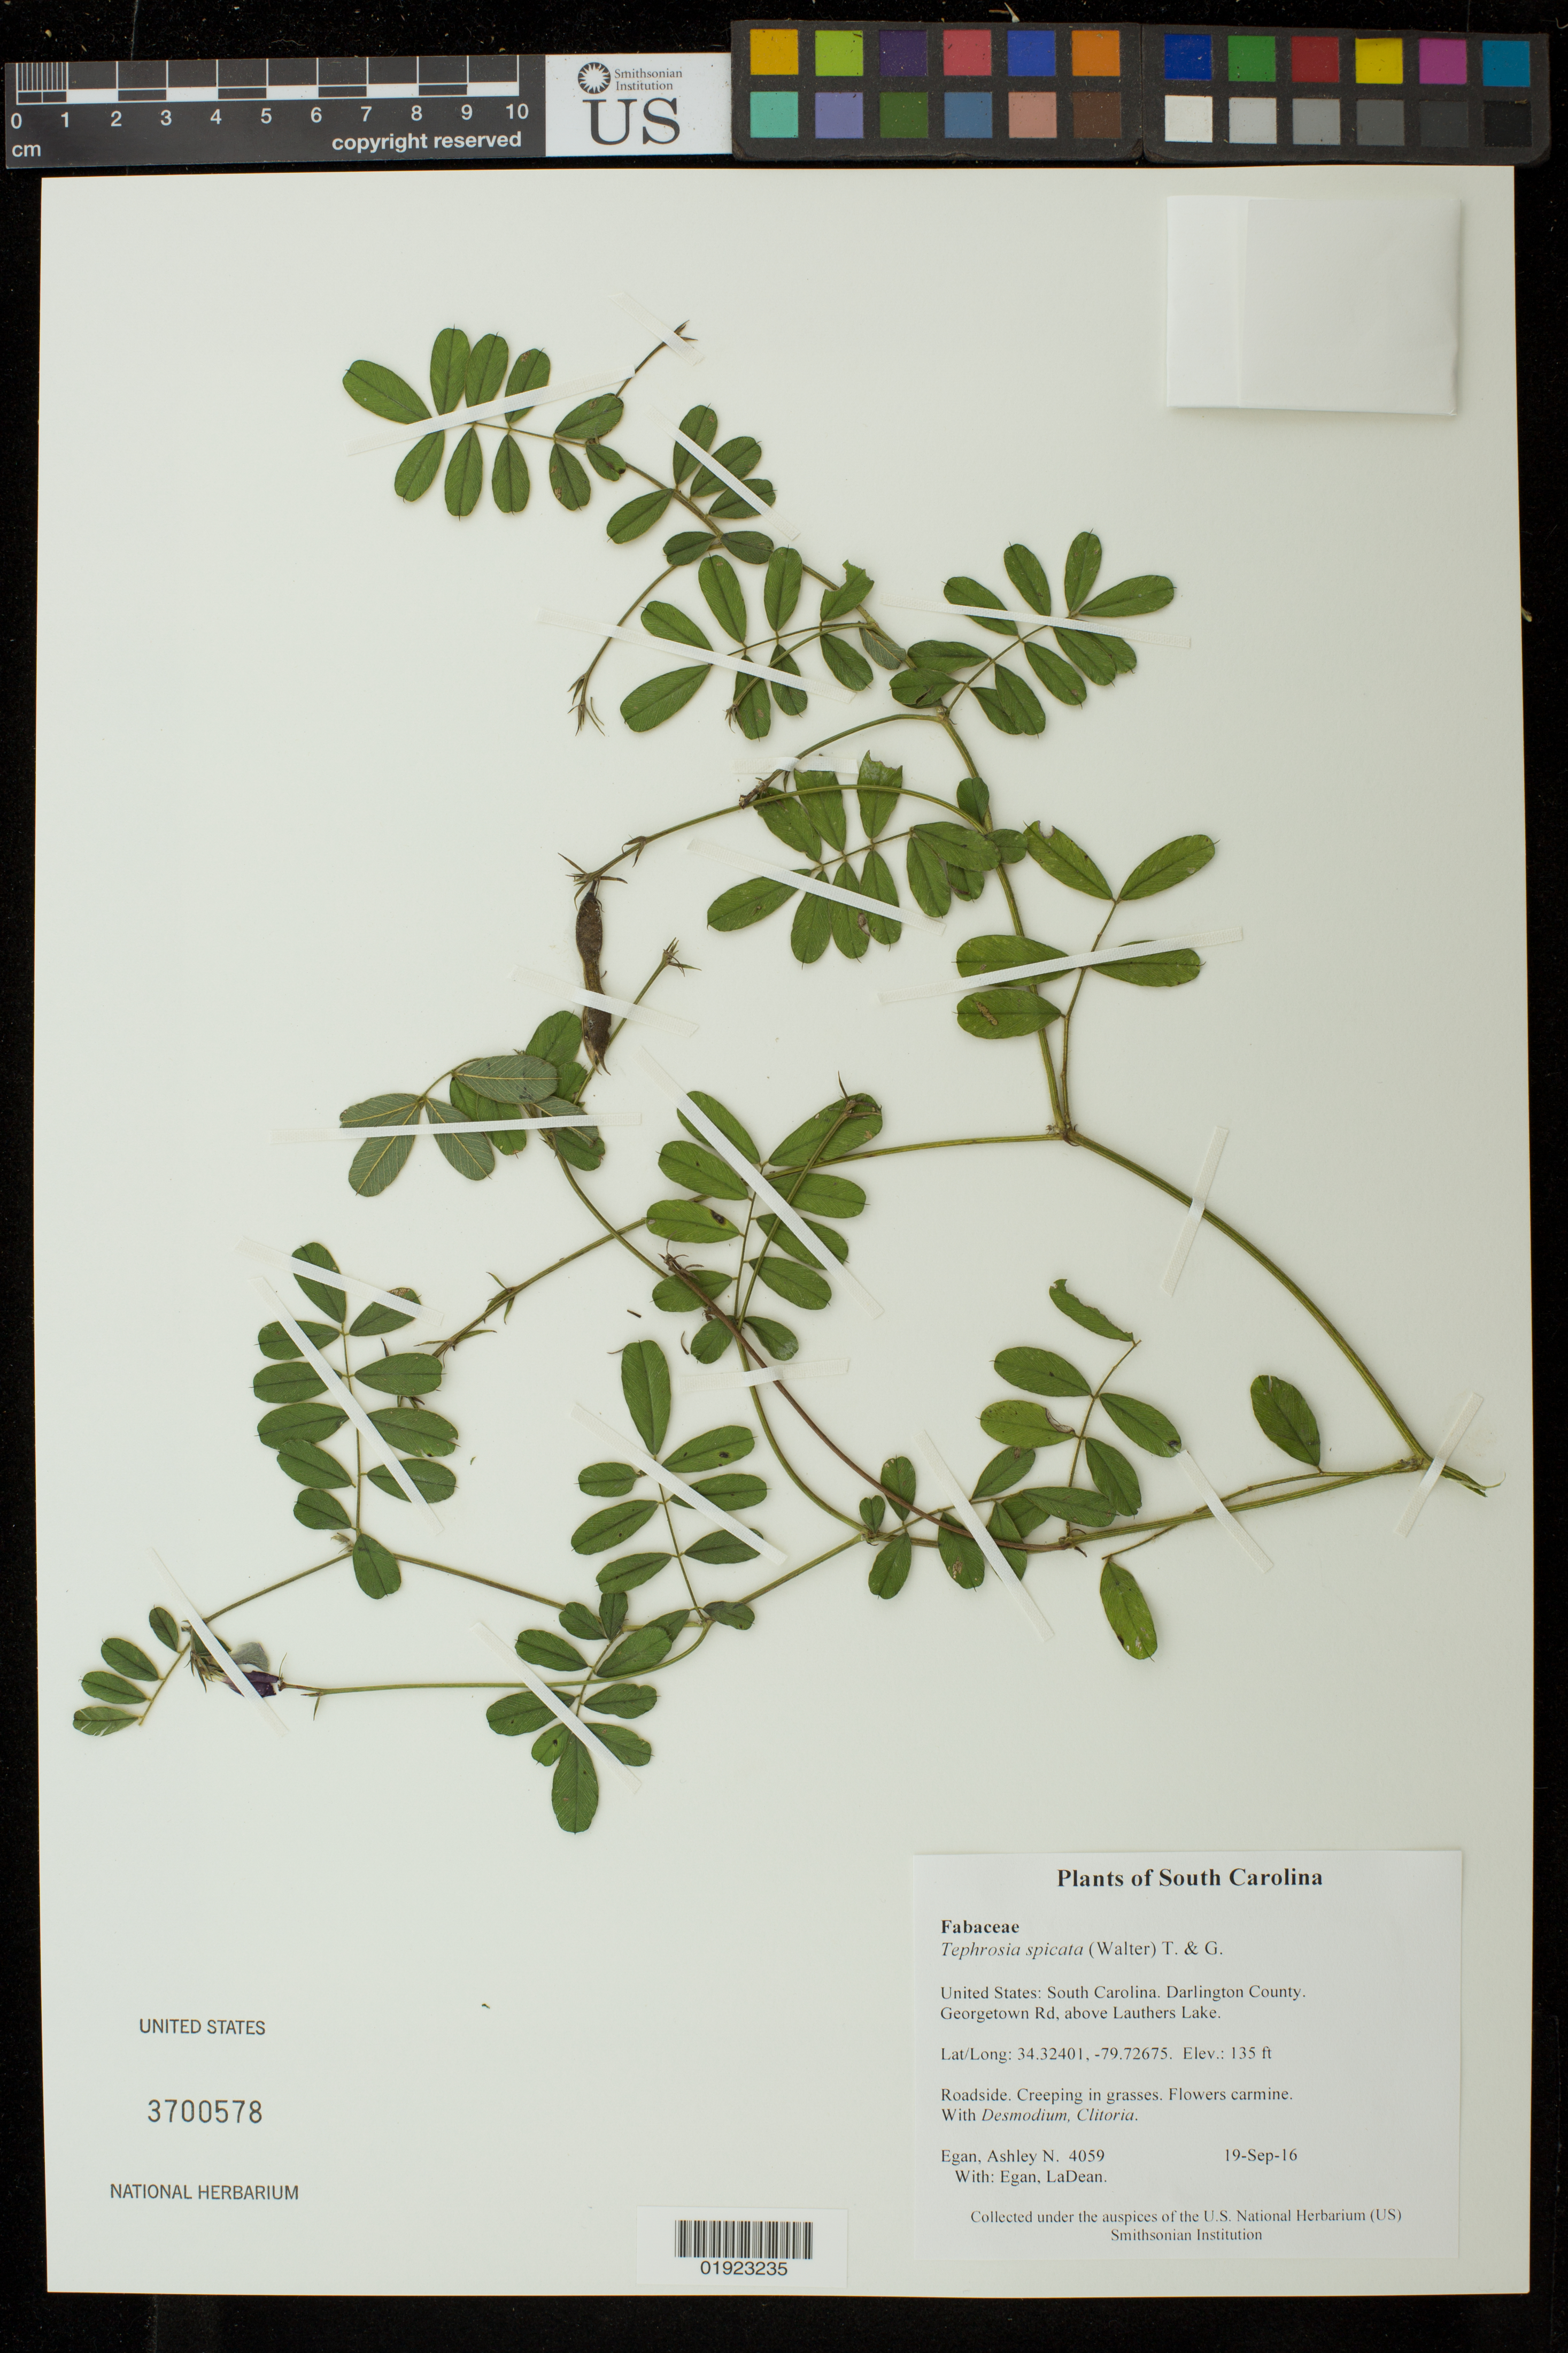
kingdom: Plantae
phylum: Tracheophyta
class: Magnoliopsida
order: Fabales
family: Fabaceae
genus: Tephrosia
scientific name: Tephrosia spicata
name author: (Walter) Torr. & A. Gray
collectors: A. N. Egan & L. Egan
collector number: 4059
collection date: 2016-09-19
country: United States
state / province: South Carolina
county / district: Darlington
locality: Georgetown Rd, above Lauthers Lake.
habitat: Roadside. Creeping in grasses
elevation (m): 41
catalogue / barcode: US 3700578